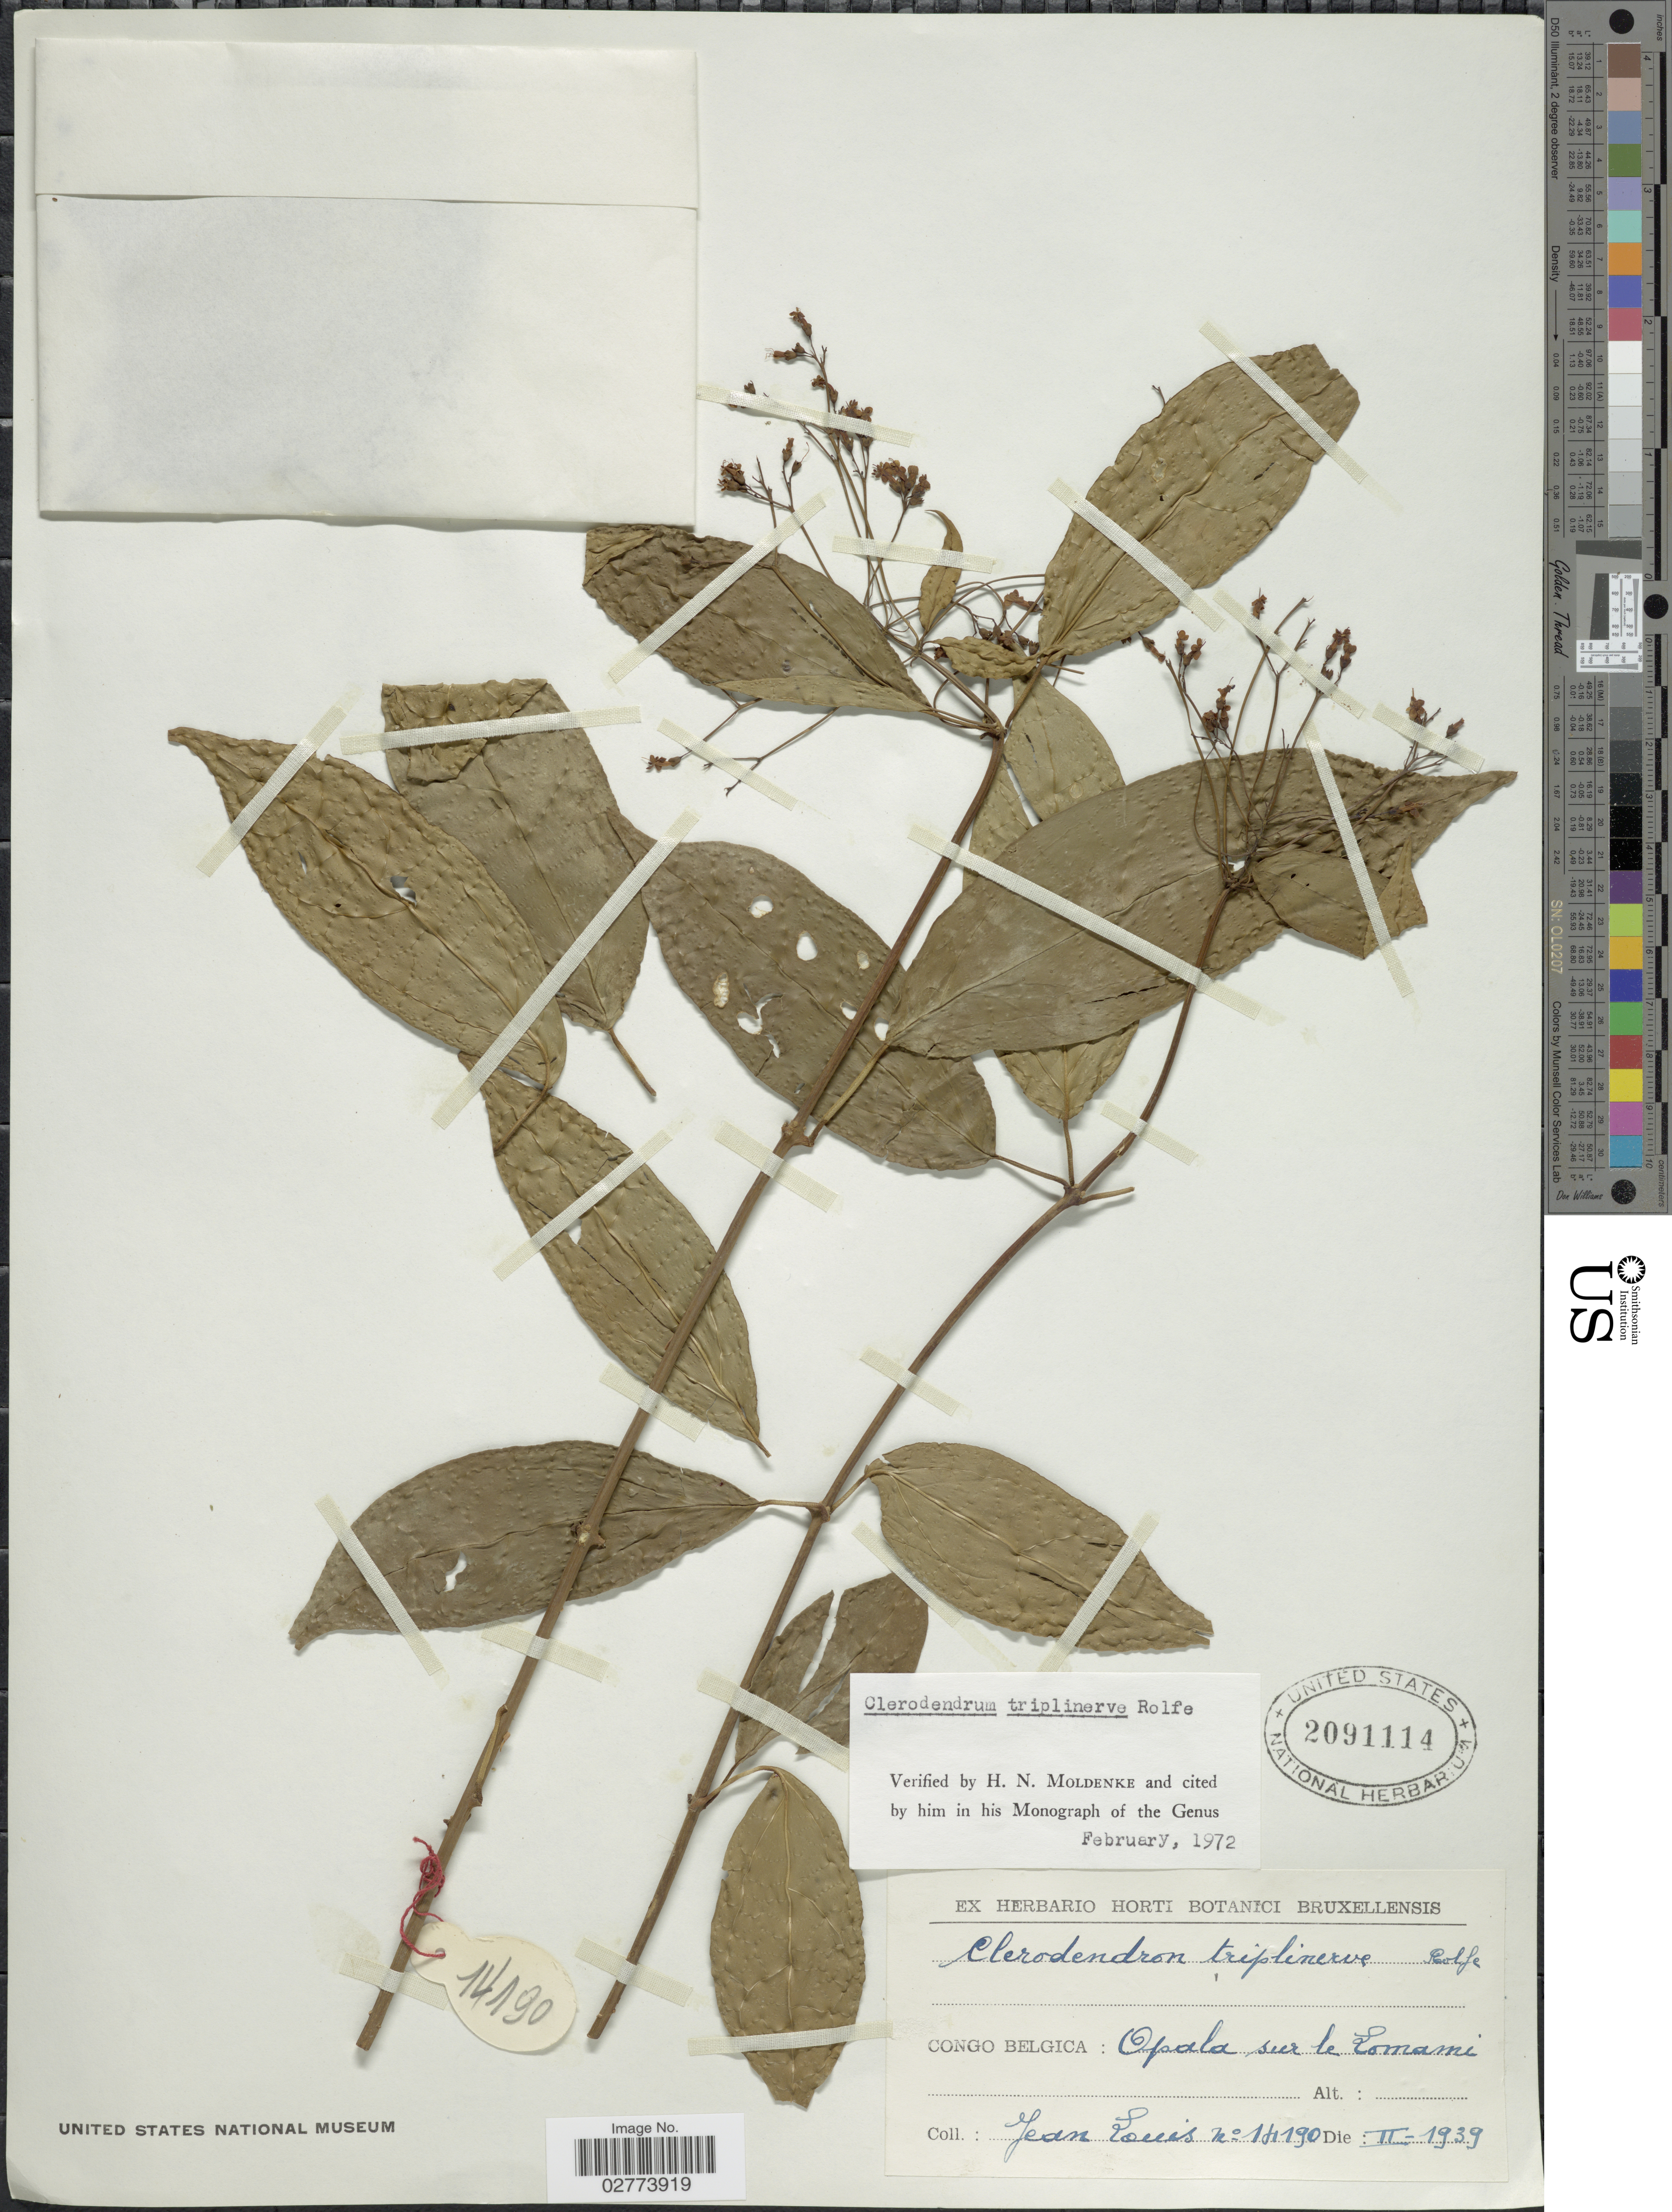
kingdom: Plantae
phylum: Tracheophyta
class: Magnoliopsida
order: Lamiales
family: Lamiaceae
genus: Clerodendrum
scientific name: Clerodendrum triplinerve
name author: Rolfe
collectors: J. Louis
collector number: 14190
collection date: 1939-02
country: Congo, Democratic Republic of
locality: Congo Belgica: Opala sur le Lomami.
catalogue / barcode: US 2091114